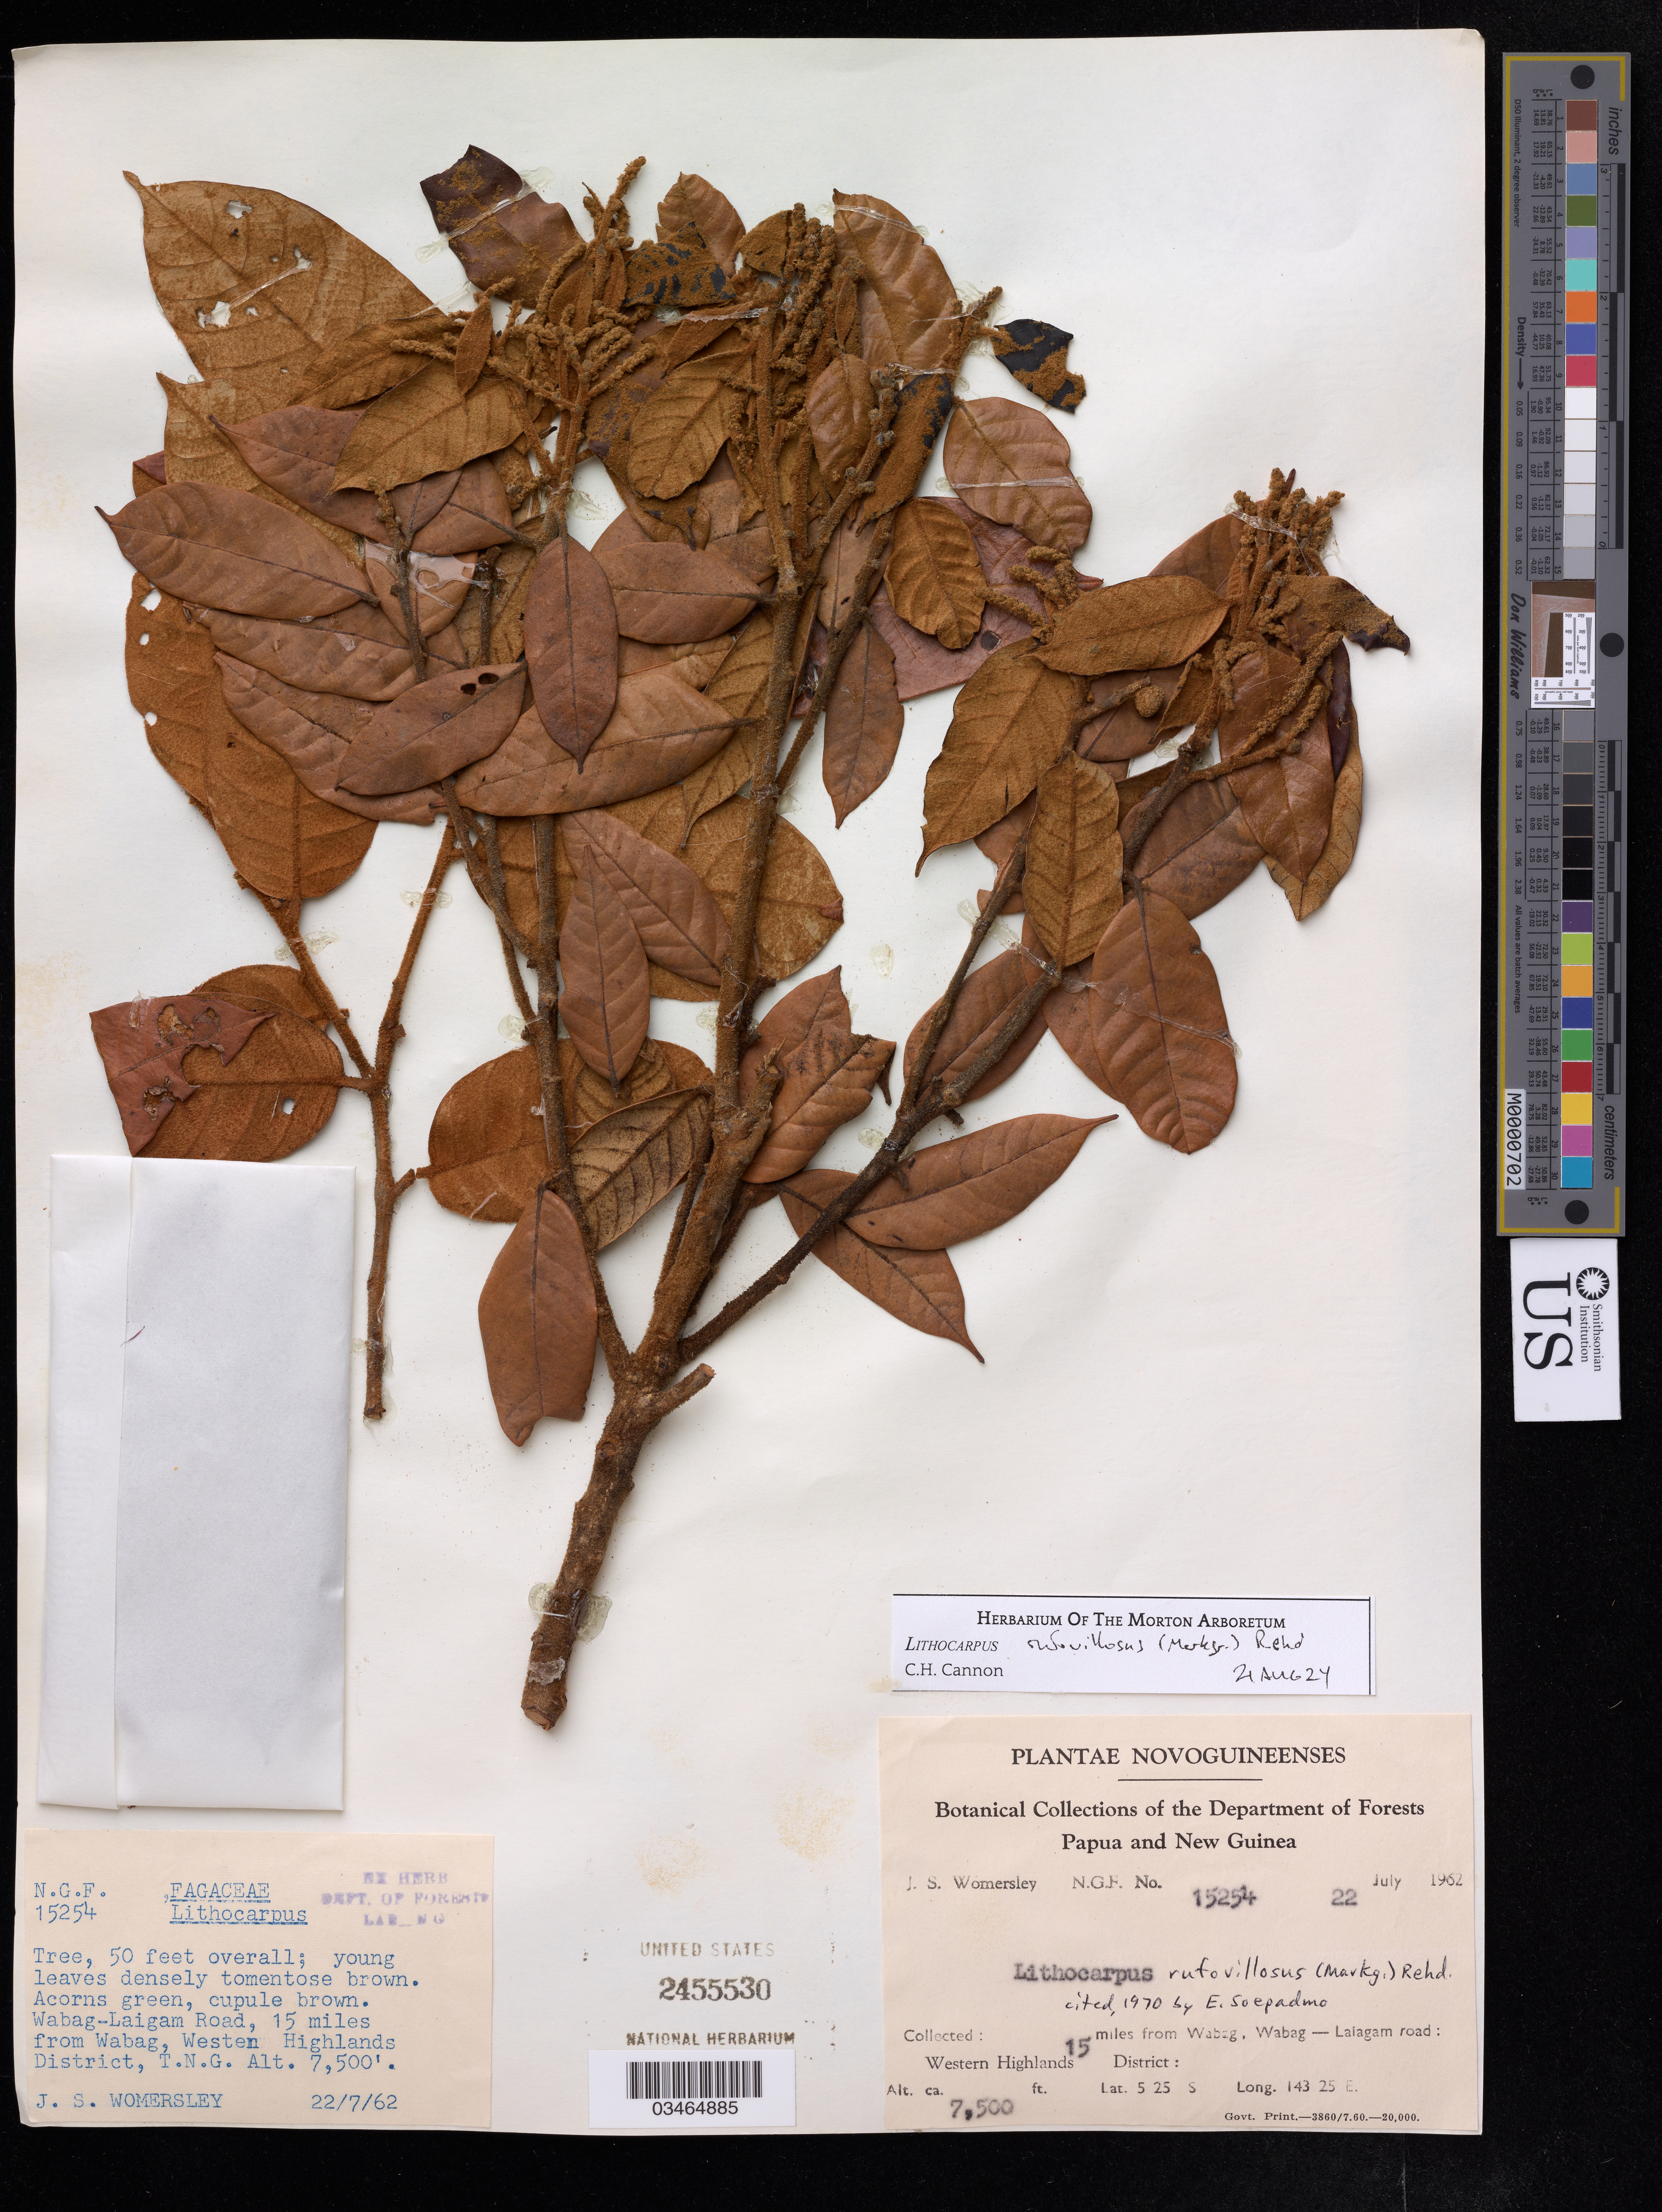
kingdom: Plantae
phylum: Tracheophyta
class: Magnoliopsida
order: Fagales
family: Fagaceae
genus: Lithocarpus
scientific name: Lithocarpus rufovillosus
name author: (Markgr.) Rehder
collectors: J. Womersley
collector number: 15254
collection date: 1962-07-22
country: Papua New Guinea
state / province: Western Highlands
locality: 15 miles from Wabag, Wabag - Lalagam road: Western Highlands.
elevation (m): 2286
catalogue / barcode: US 2455530